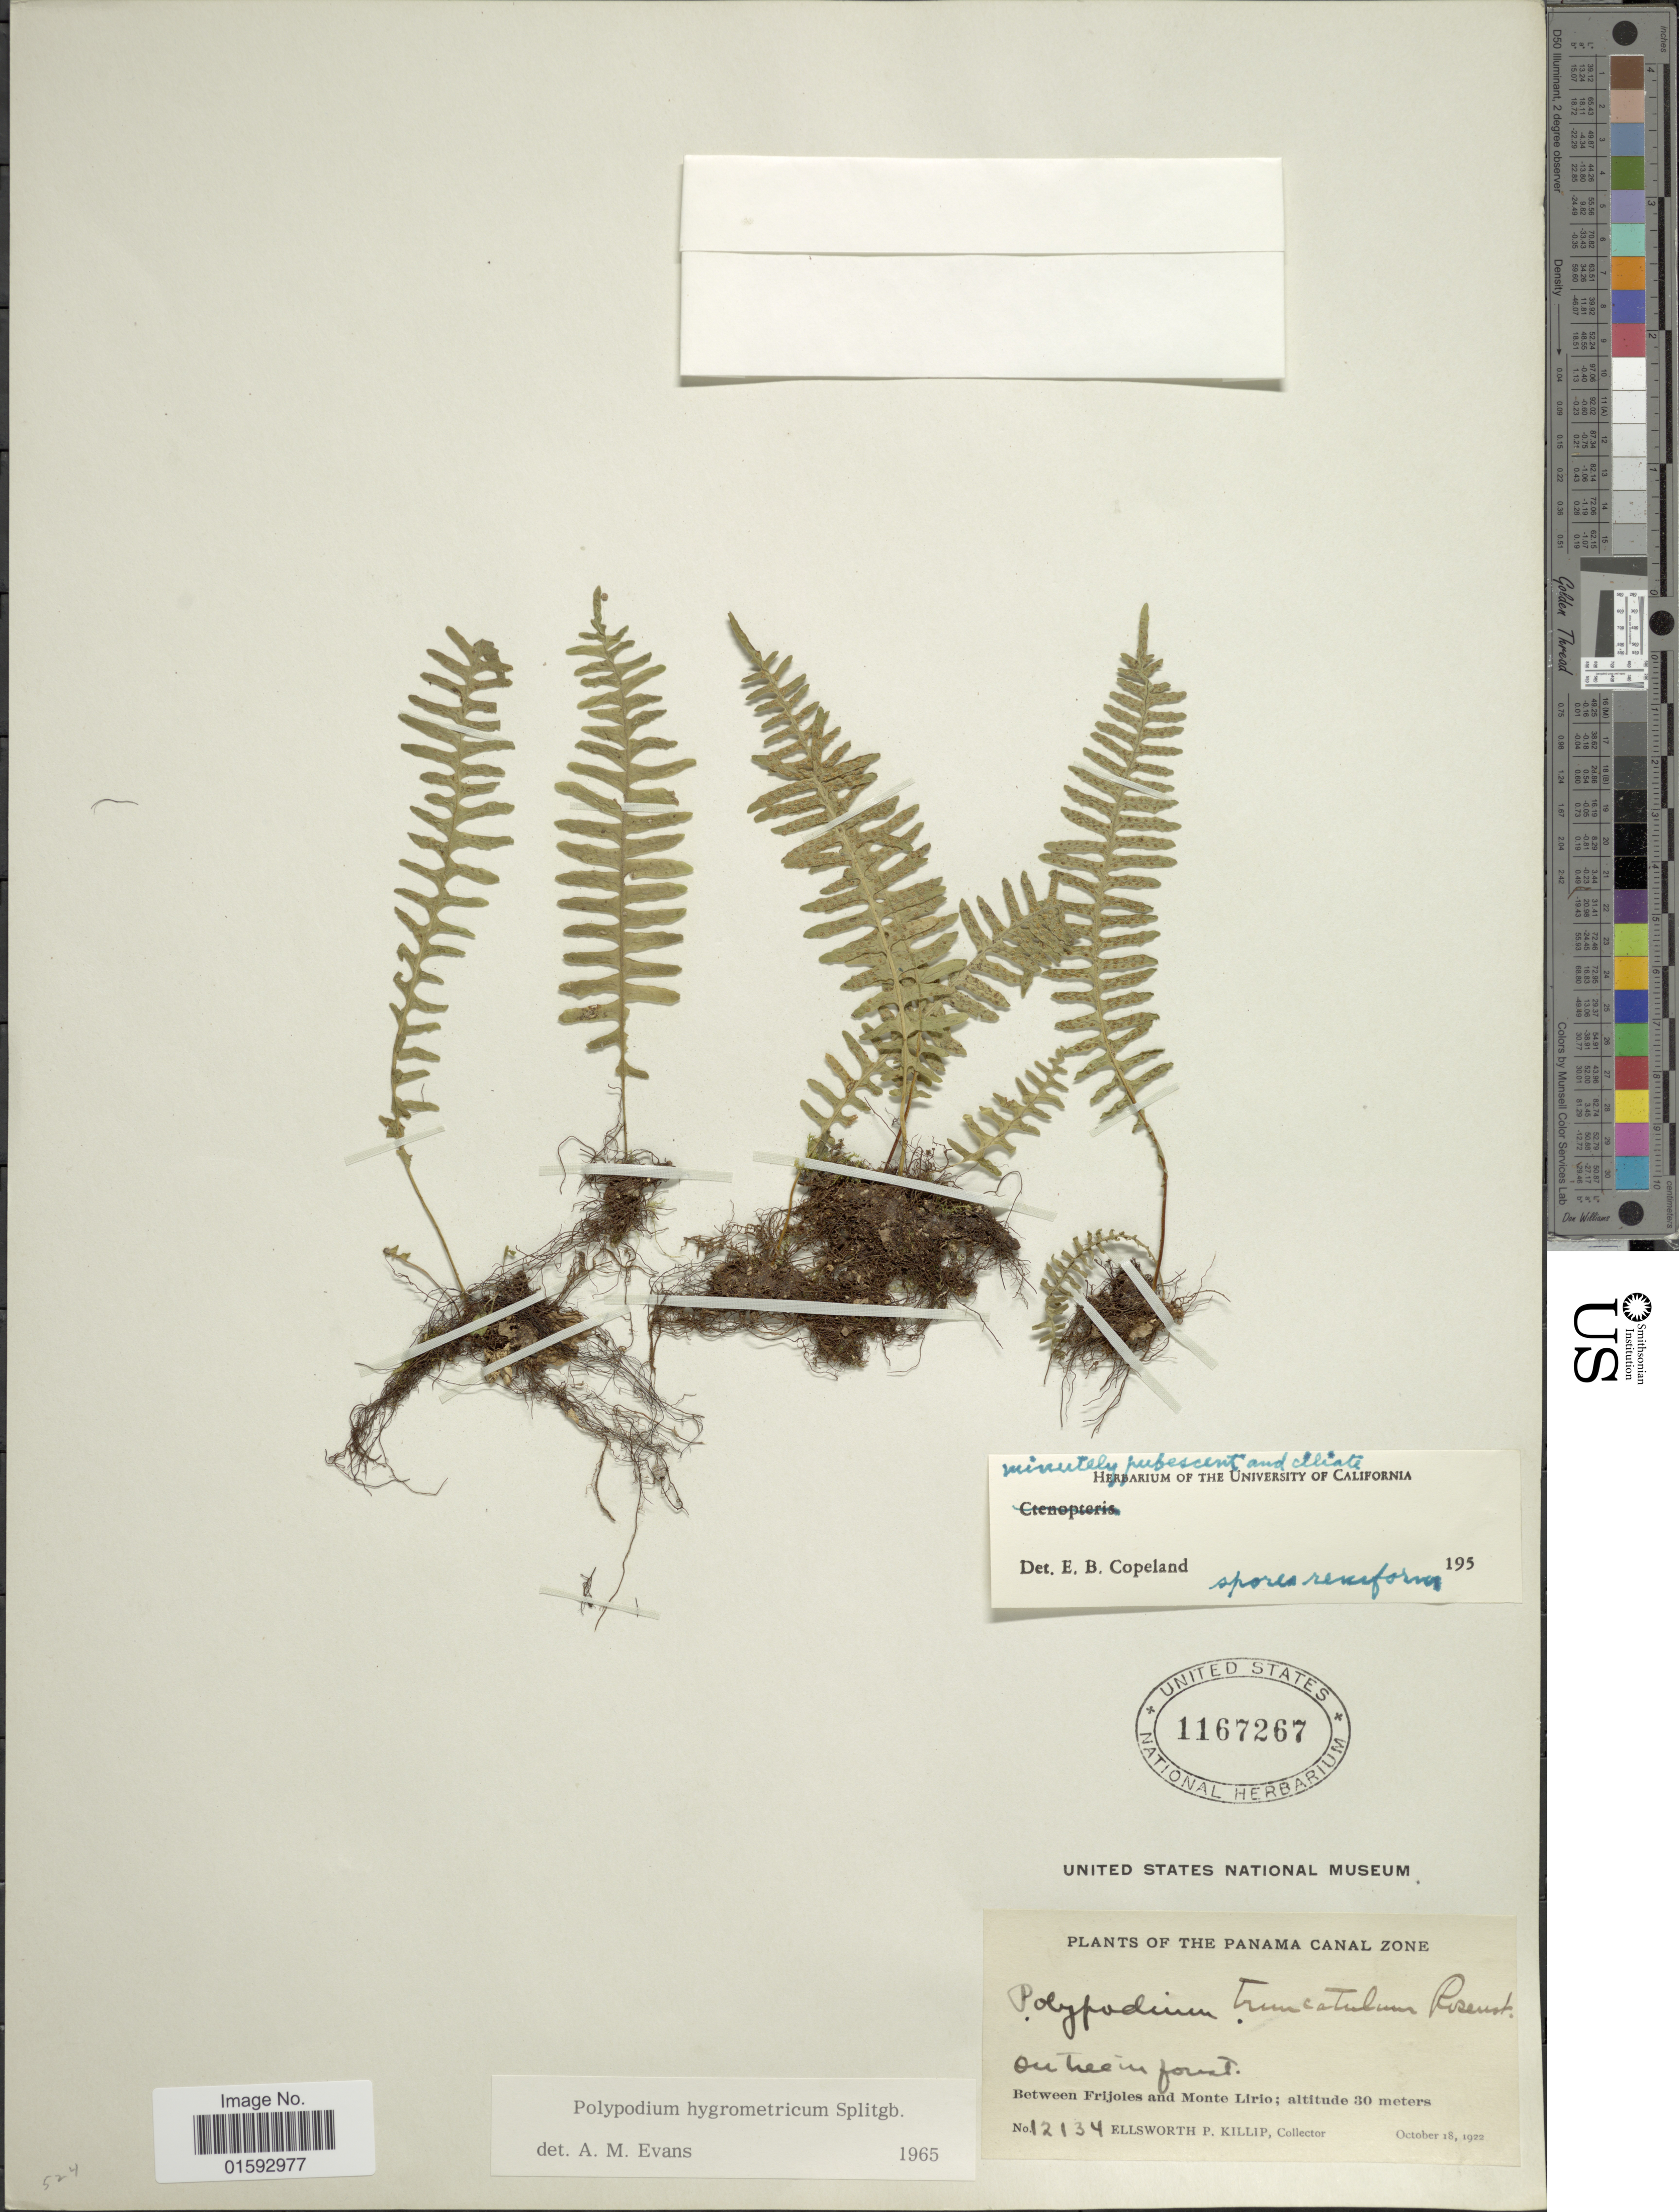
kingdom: Plantae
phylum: Tracheophyta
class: Polypodiopsida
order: Polypodiales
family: Polypodiaceae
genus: Pecluma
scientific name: Pecluma hygrometrica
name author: (Splitg.) M.G. Price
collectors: E. P. Killip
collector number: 12134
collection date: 1922-10-18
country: Panama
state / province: Colón / Panamá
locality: Canal Zone, Between Frijoles and Monte Lirio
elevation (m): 30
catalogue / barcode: US 1167267